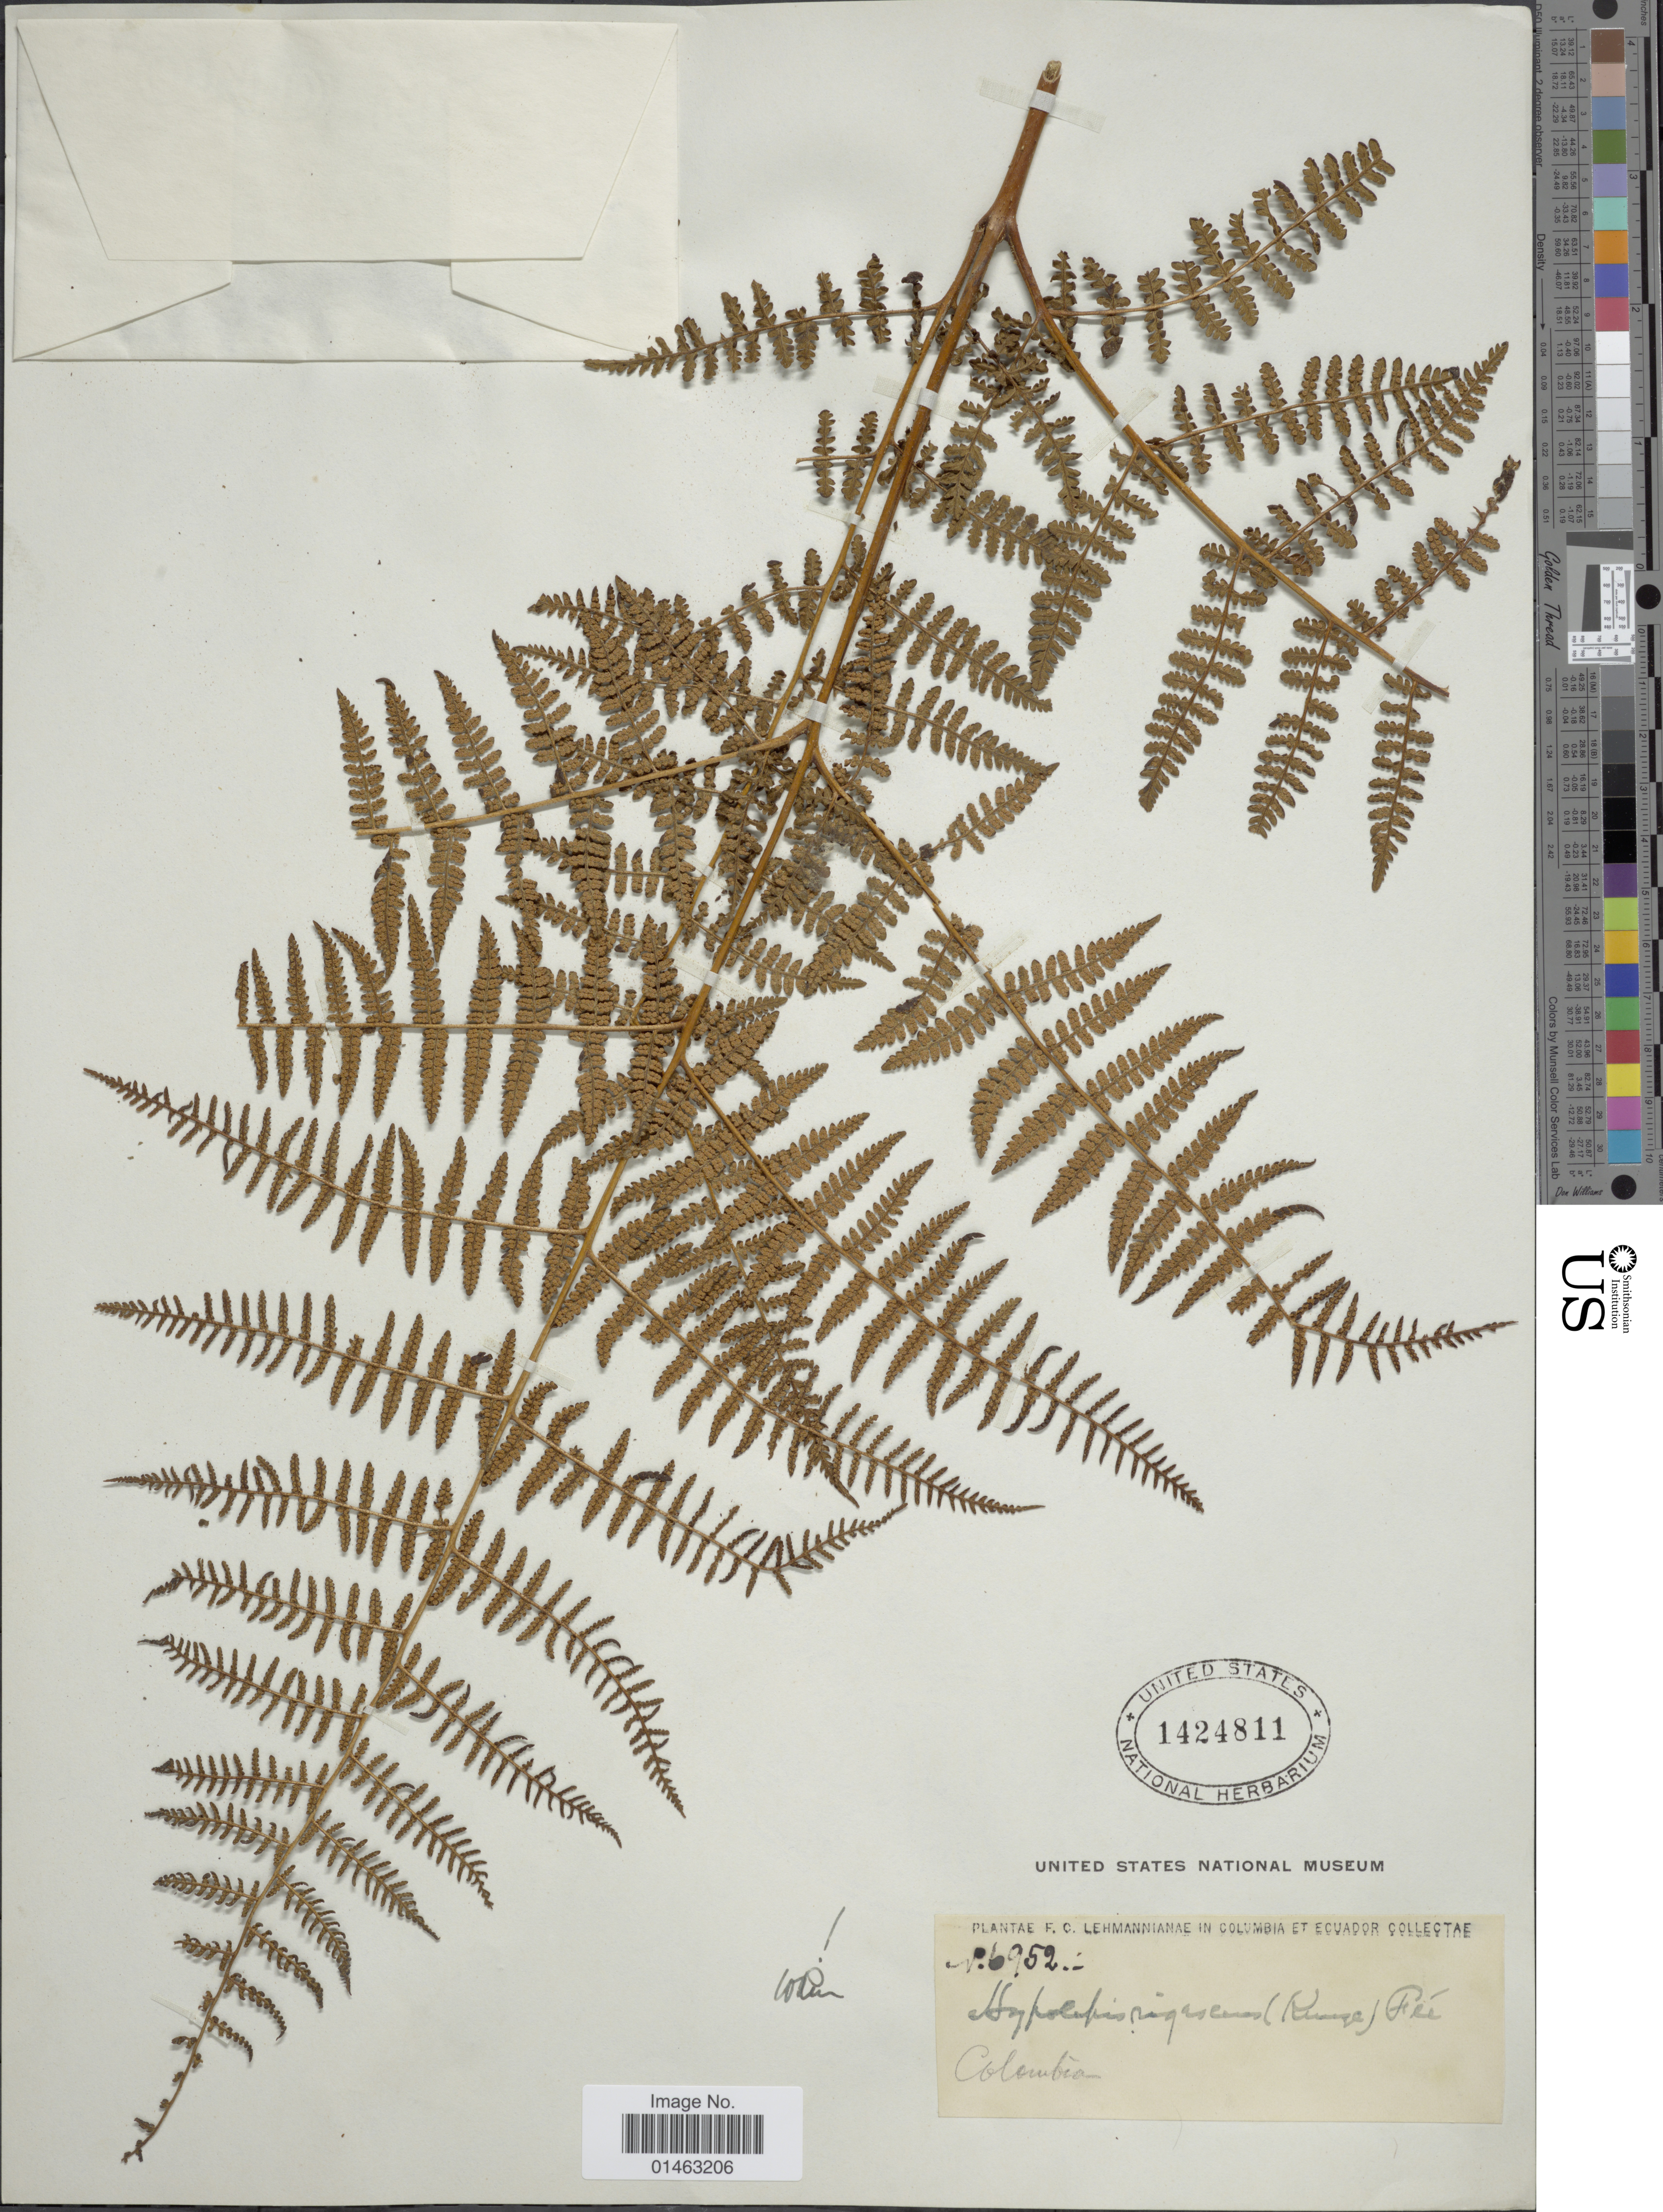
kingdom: Plantae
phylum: Tracheophyta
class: Polypodiopsida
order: Polypodiales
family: Dennstaedtiaceae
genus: Hypolepis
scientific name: Hypolepis viscosa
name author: H. Karst.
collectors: F. C. Lehmann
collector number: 6952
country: Colombia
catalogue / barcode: US 1424811